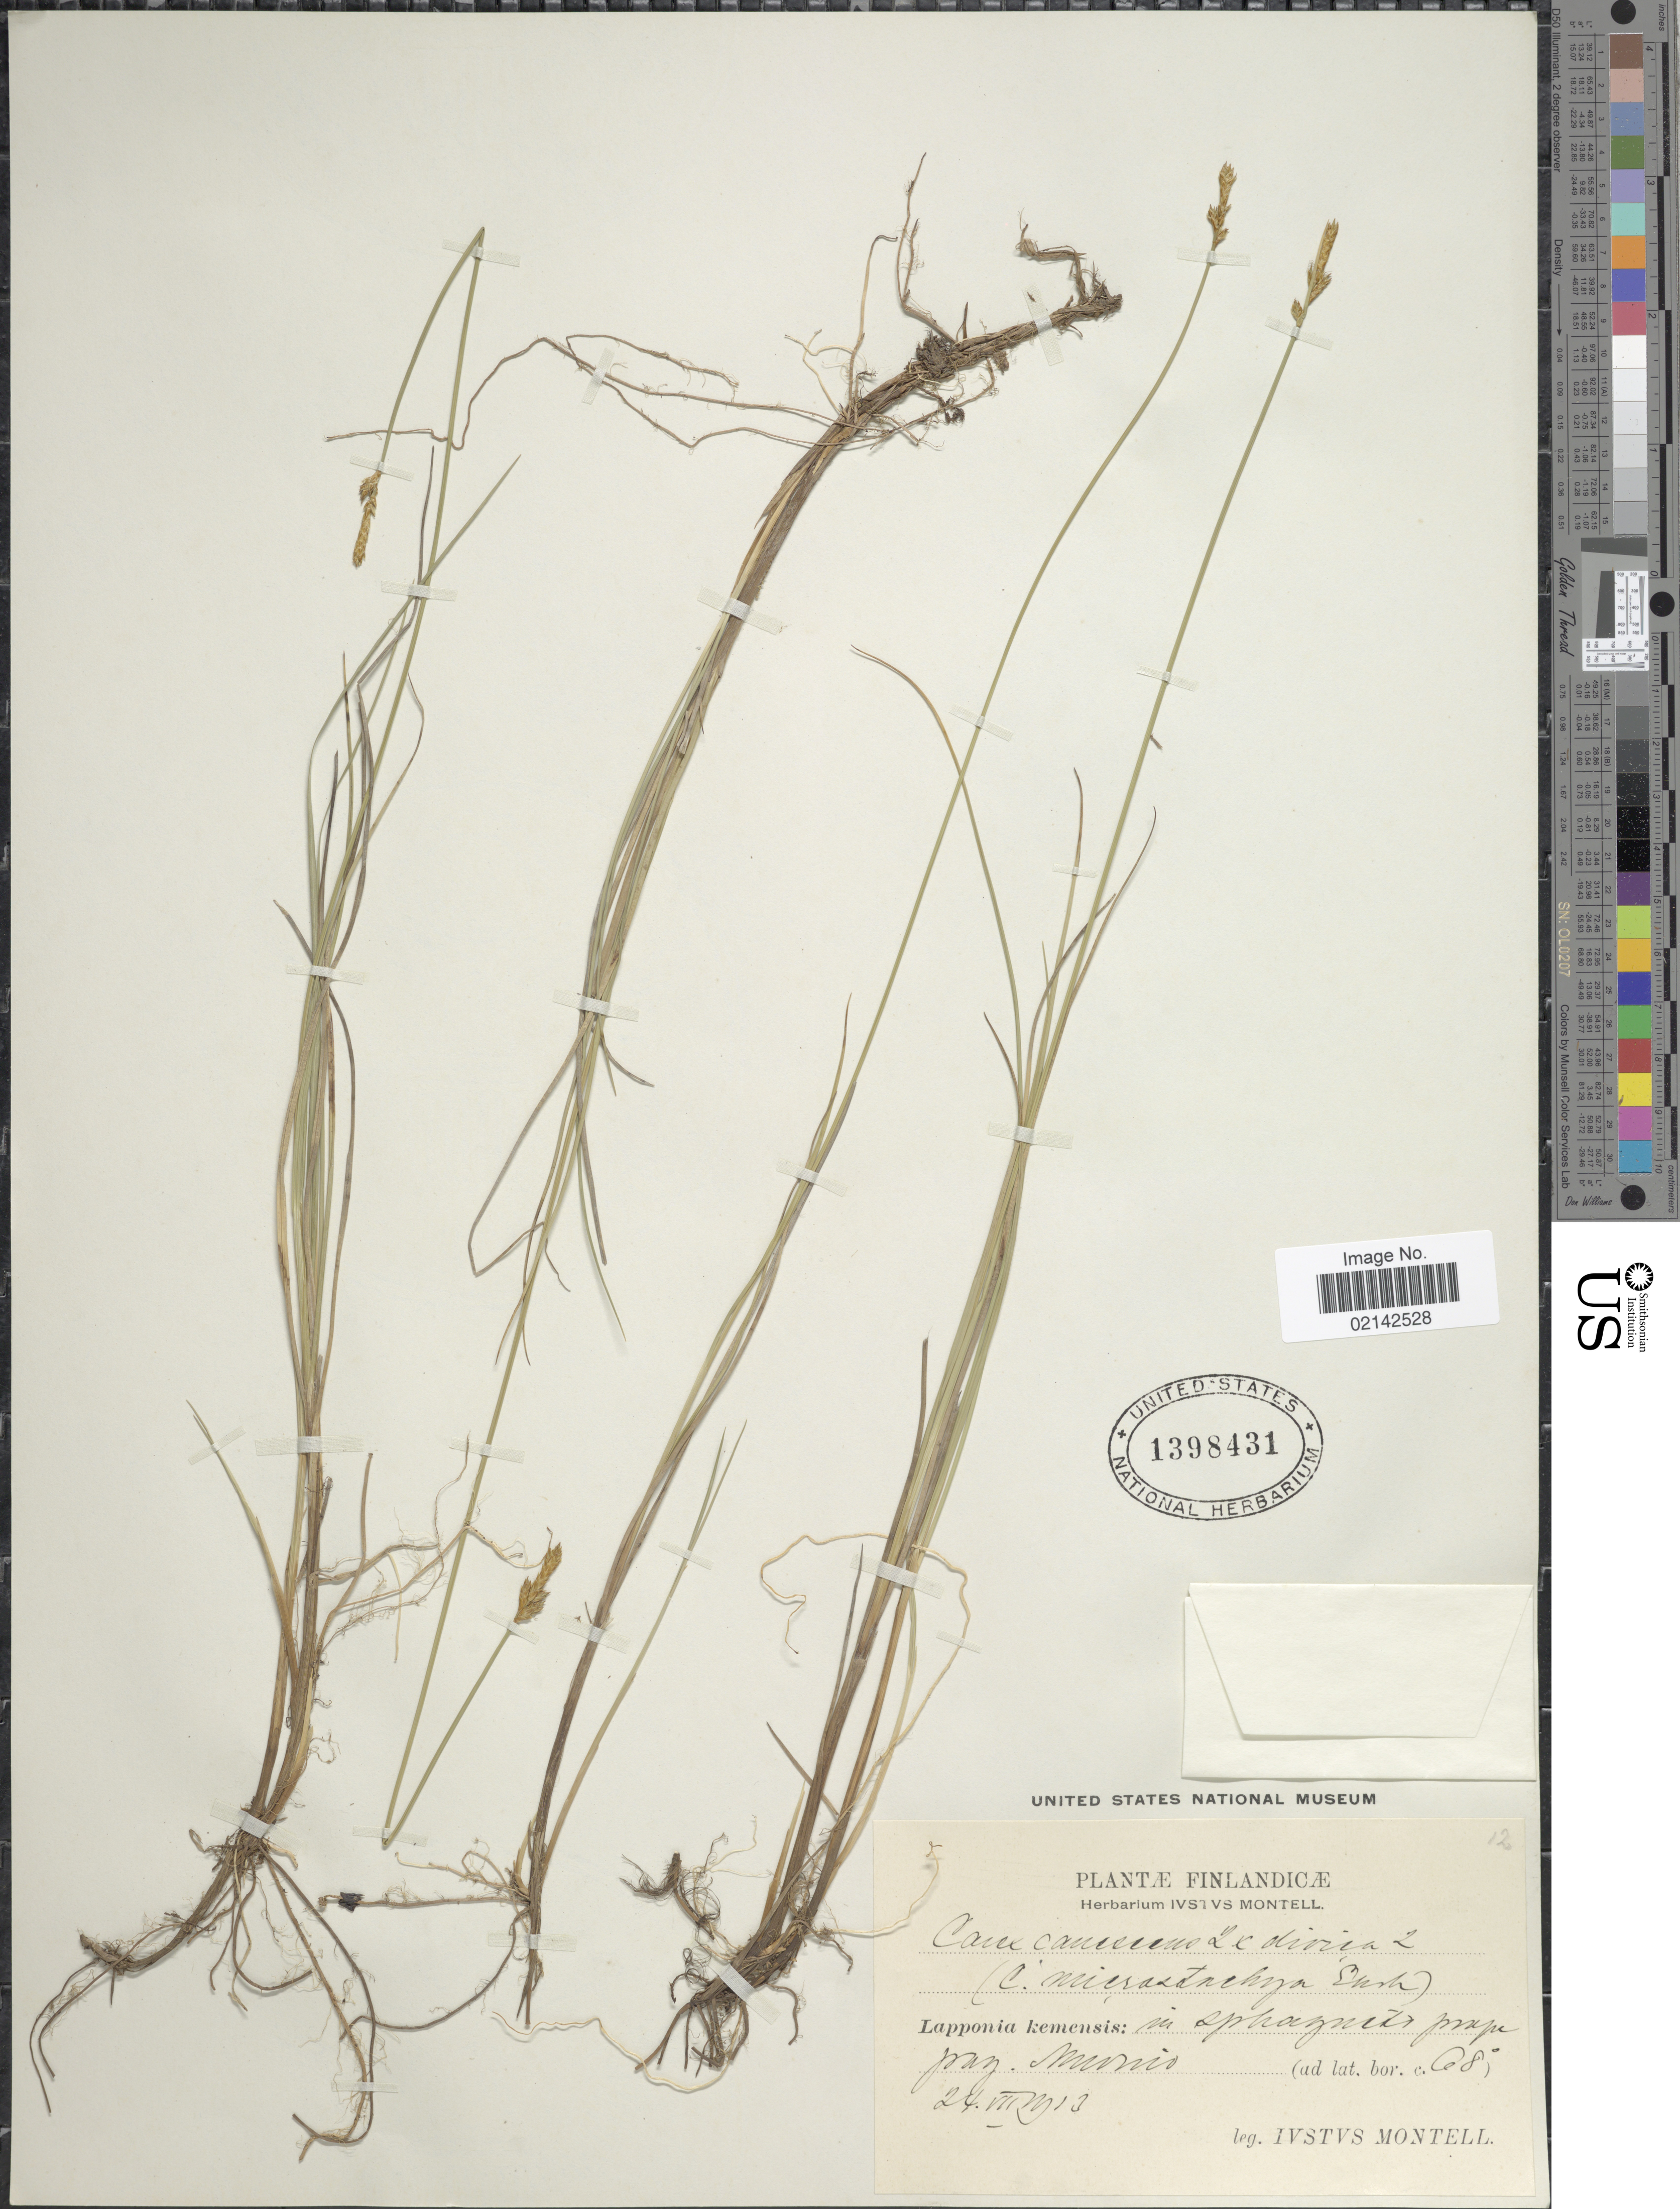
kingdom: Plantae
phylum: Tracheophyta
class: Liliopsida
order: Poales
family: Cyperaceae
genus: Carex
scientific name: Carex sp.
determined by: Strong, Mark T., (BOT), Smithsonian Institution - National Museum of Natural History (UNITED STATES)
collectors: I. Montell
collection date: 1913-07-24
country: Finland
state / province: Lappi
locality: Lapponia kemensis: in sphagneto prope prag. Muonio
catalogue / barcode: US 1398431